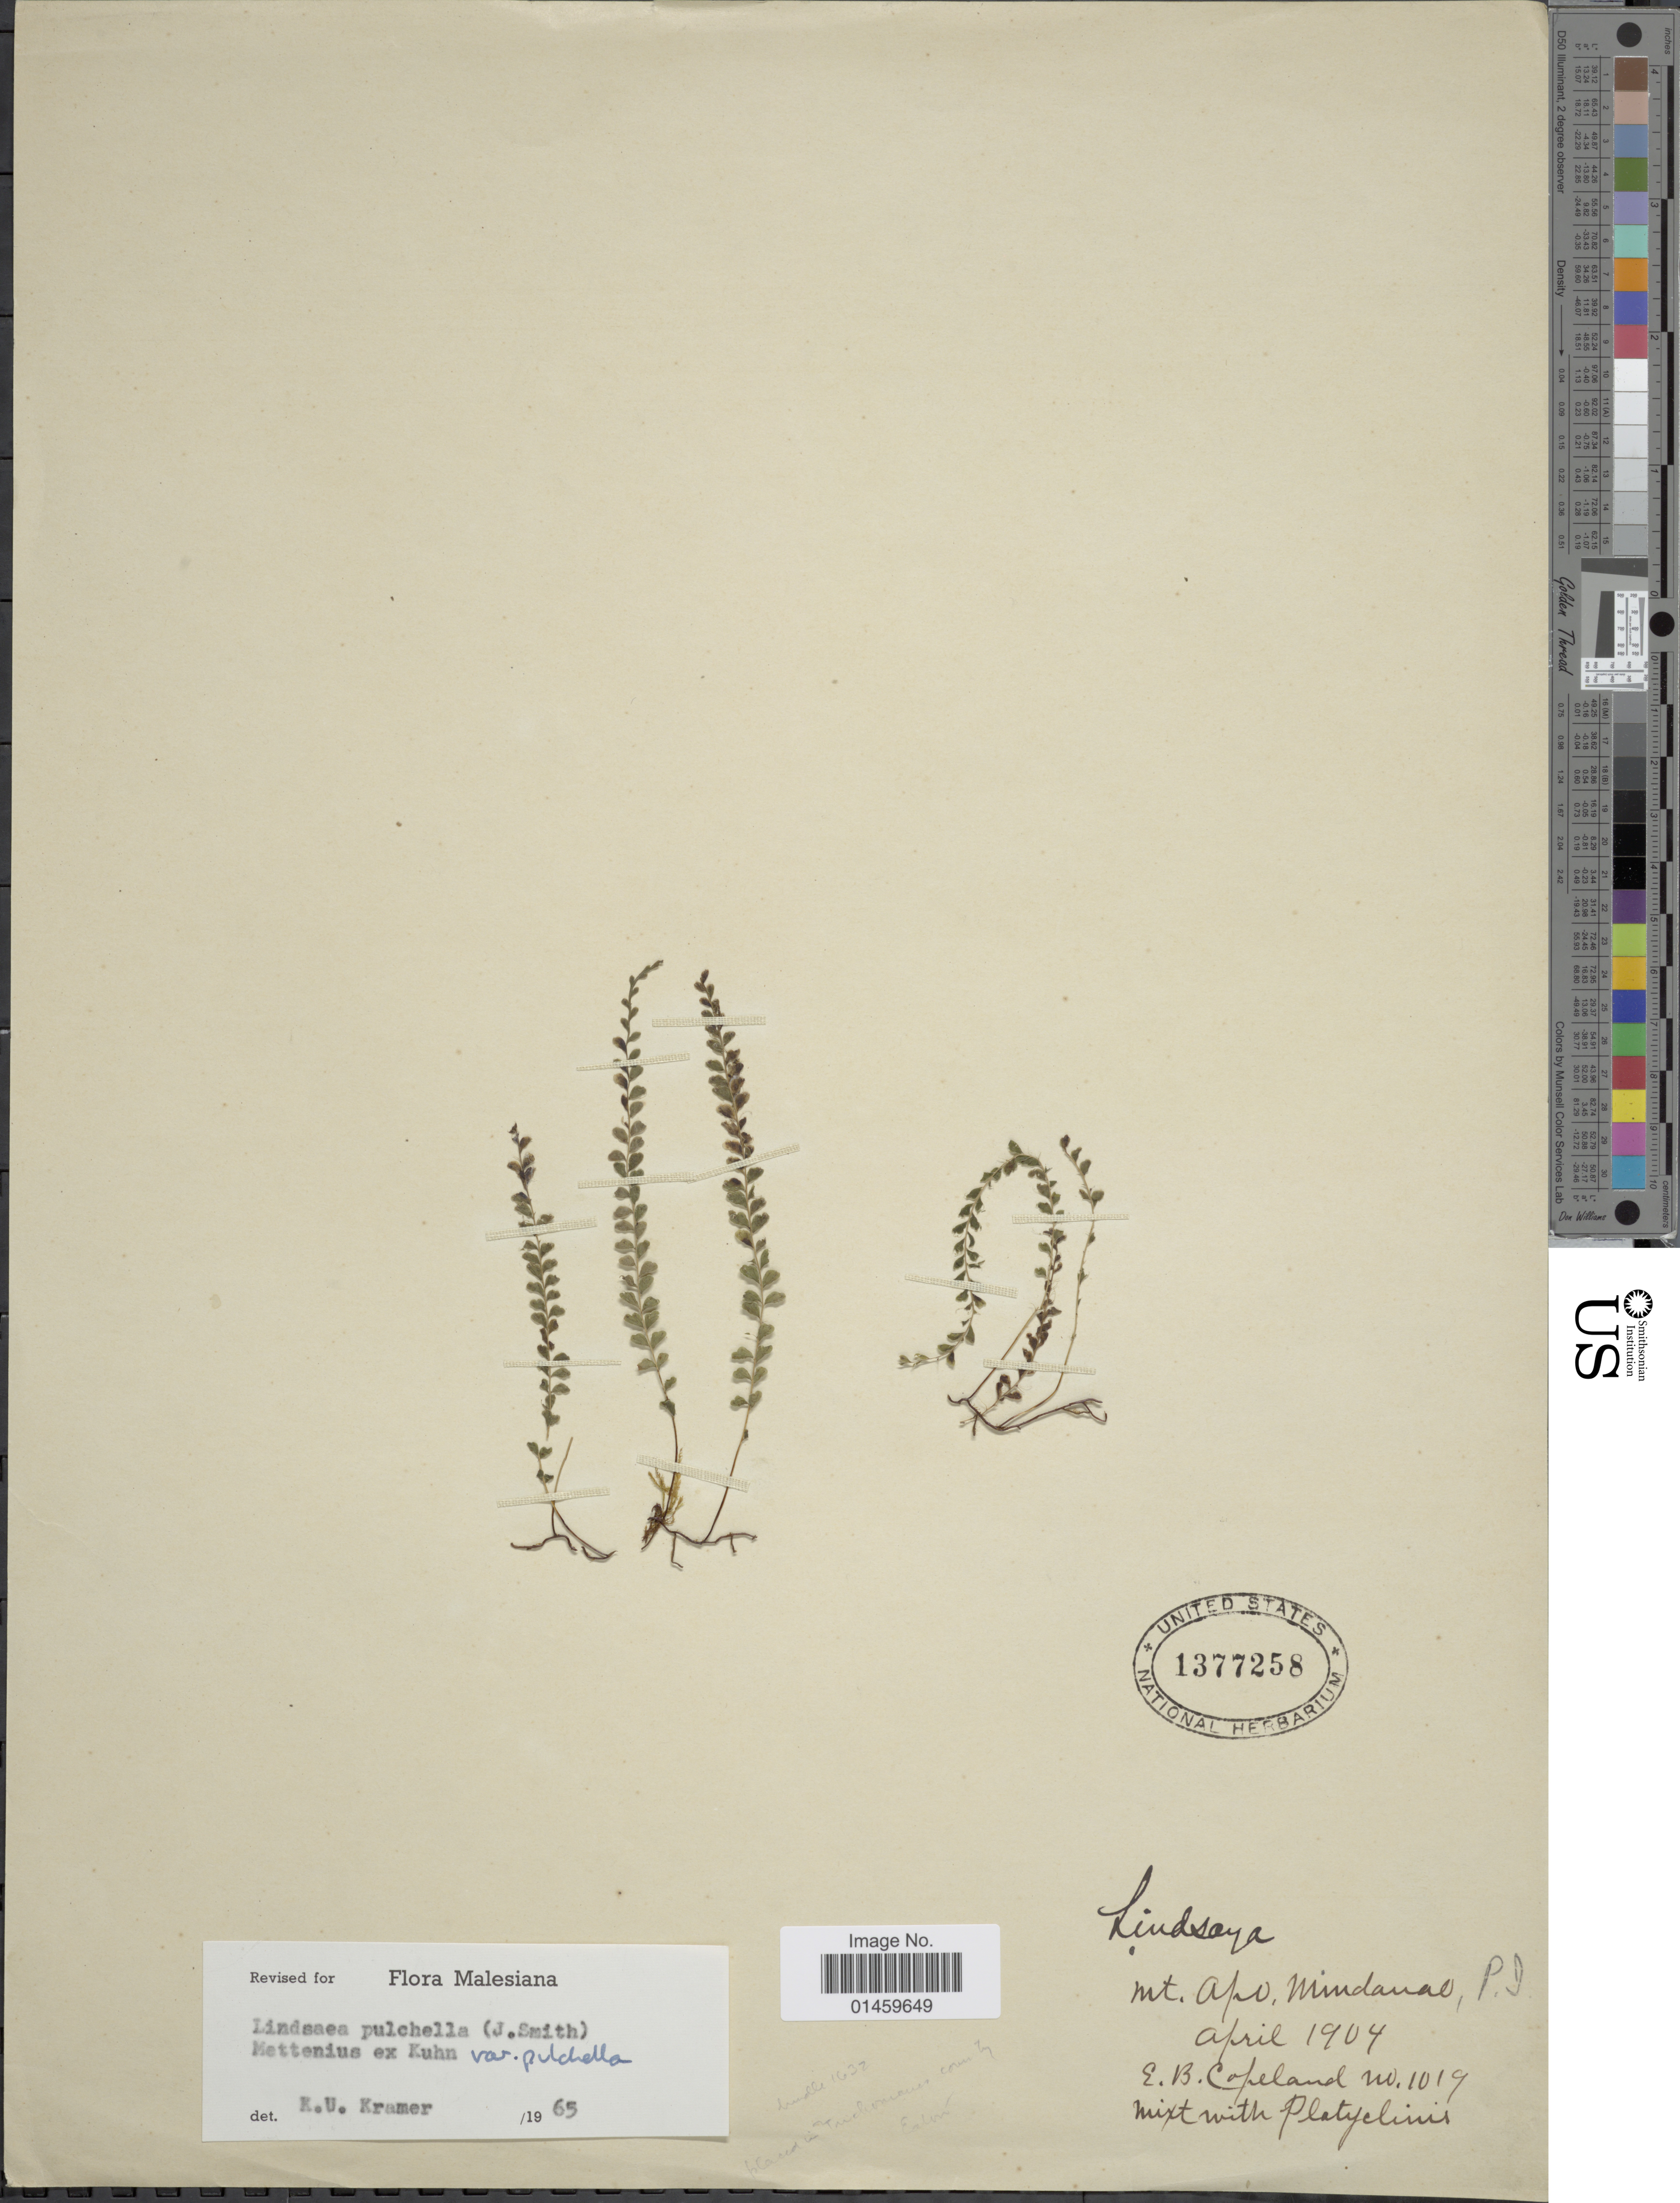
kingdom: Plantae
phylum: Tracheophyta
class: Polypodiopsida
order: Polypodiales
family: Lindsaeaceae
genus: Lindsaea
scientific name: Lindsaea pulchella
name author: (J. Sm.) Mett. ex Kuhn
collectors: E. B. Copeland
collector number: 1019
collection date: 1904-04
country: Philippines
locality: Mt. Apo, Mindanao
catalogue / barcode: US 1377258